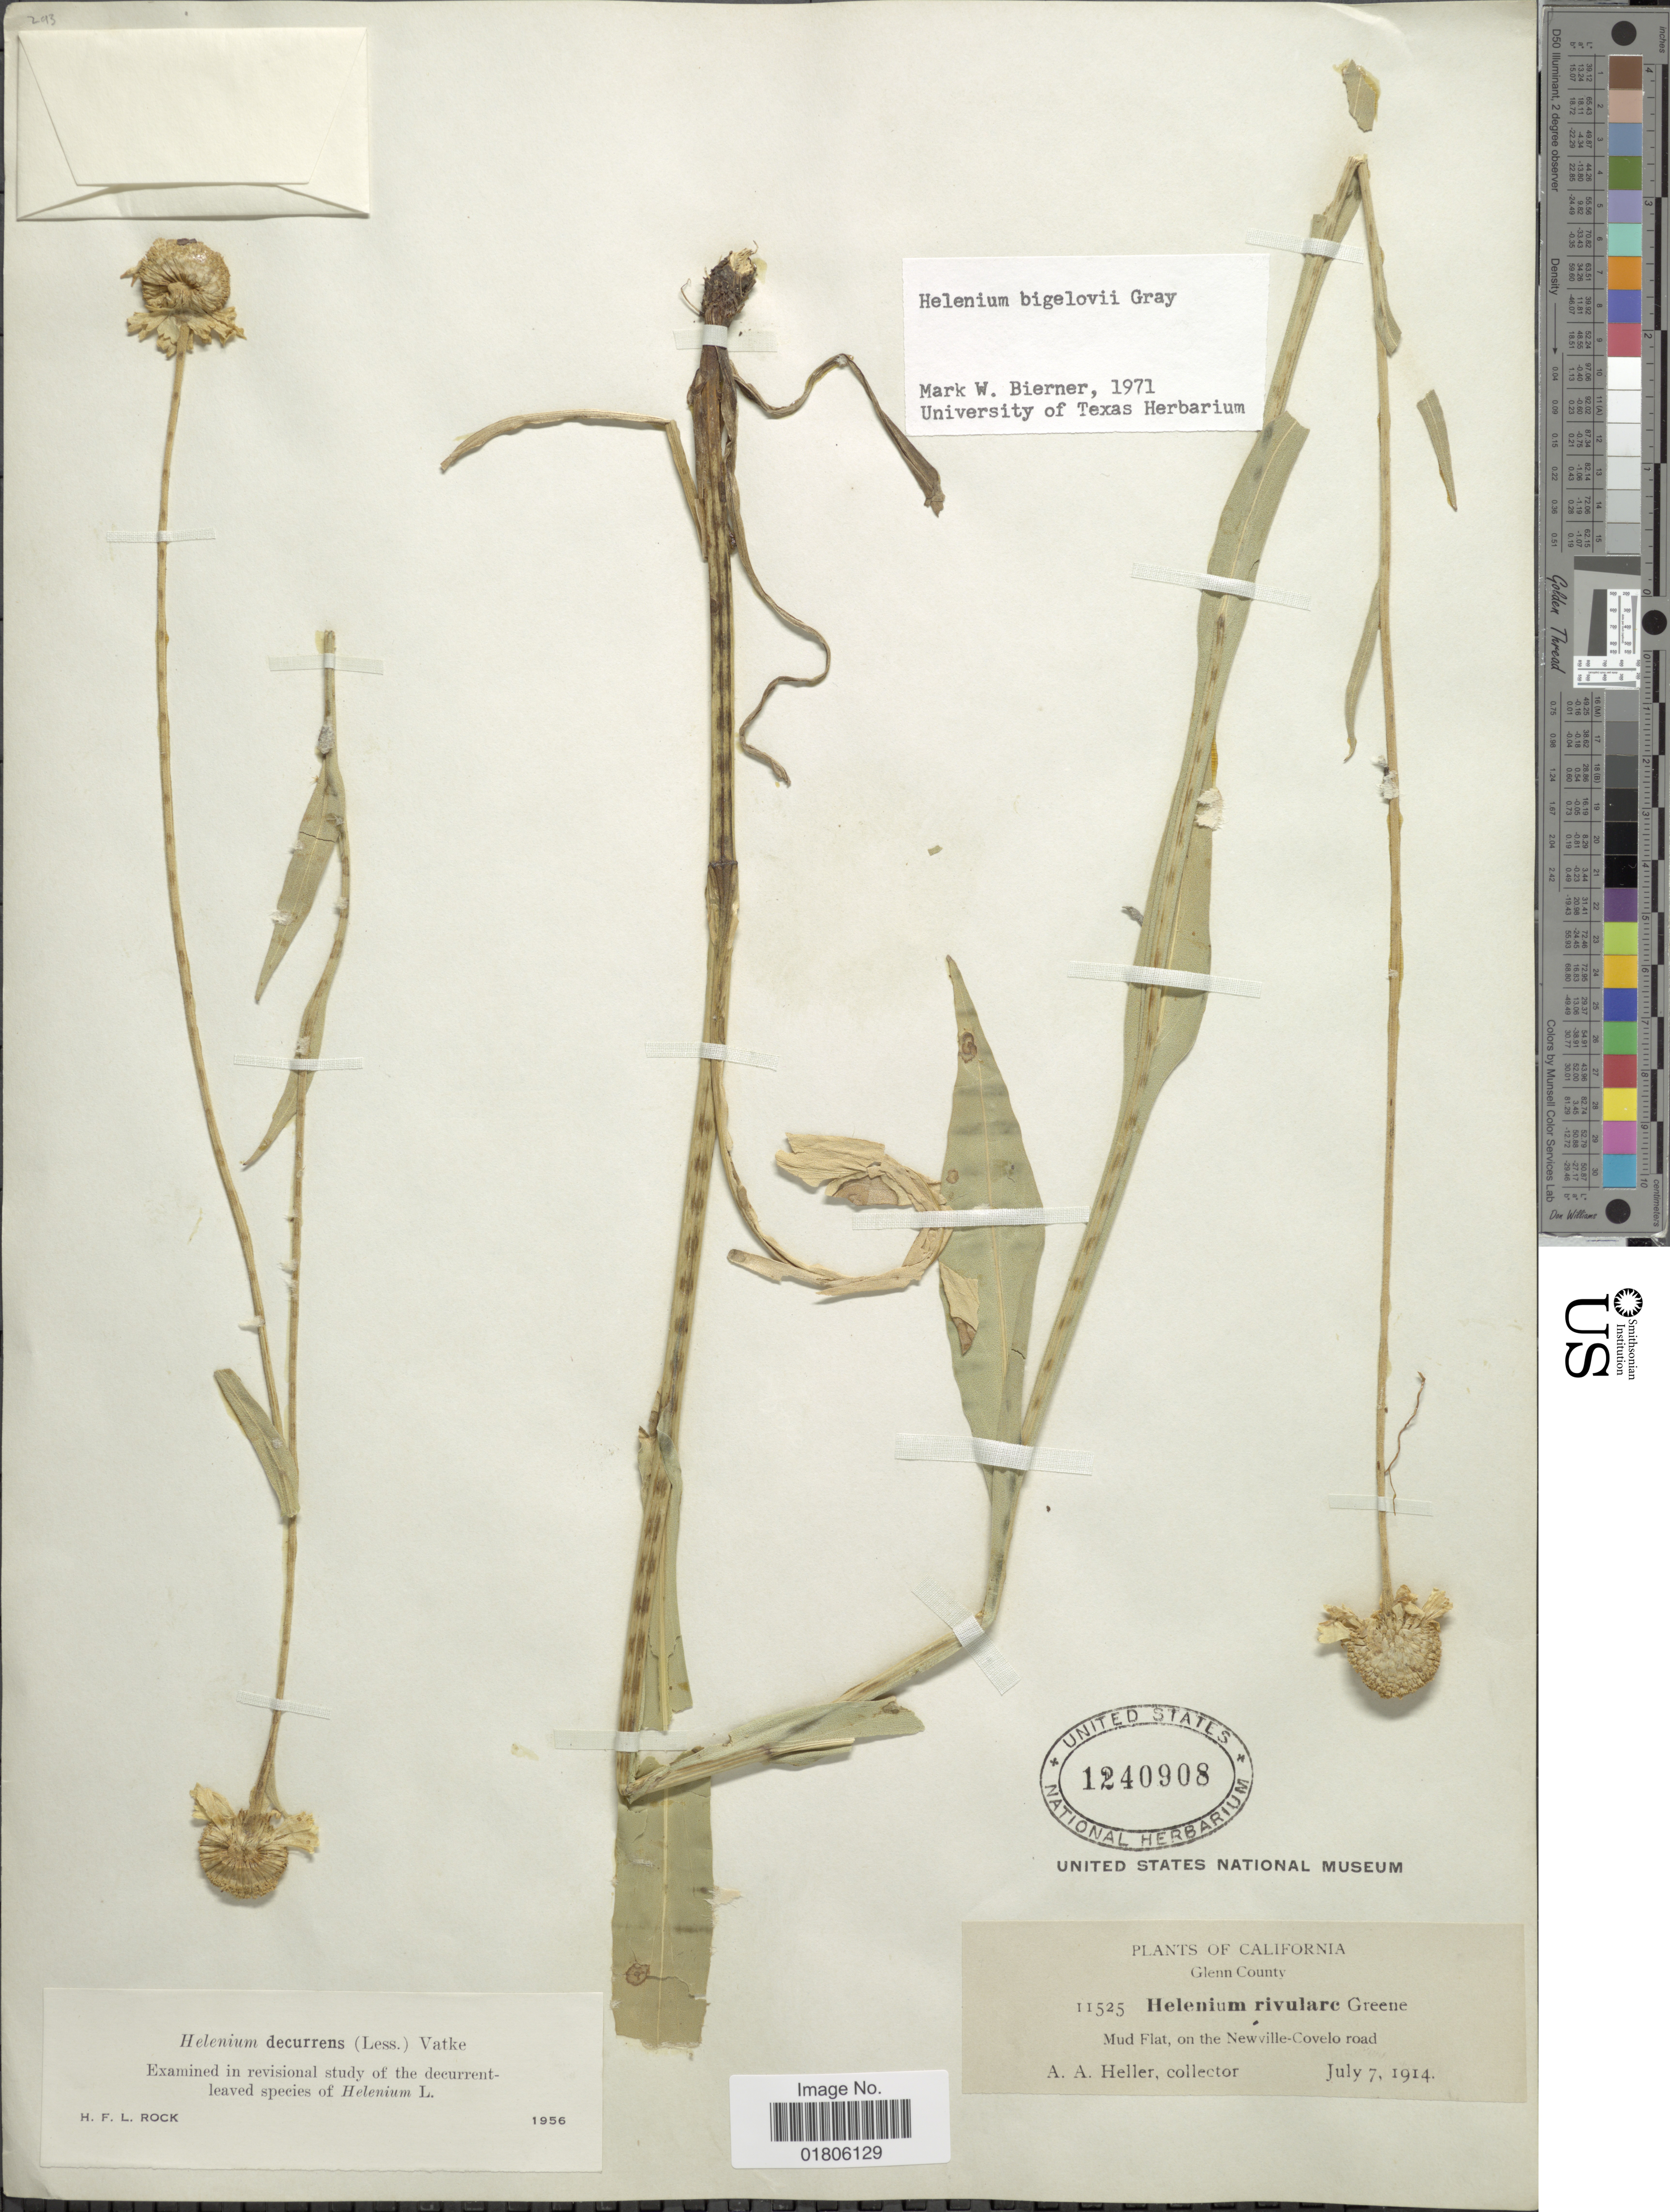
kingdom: Plantae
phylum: Tracheophyta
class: Magnoliopsida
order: Asterales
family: Asteraceae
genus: Helenium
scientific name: Helenium bigelovii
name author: A. Gray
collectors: A. A. Heller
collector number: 11525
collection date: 1914-07-07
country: United States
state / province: California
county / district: Glenn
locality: Mud Flat, on the Newville-Covelo road. Glenn County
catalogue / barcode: US 1240908